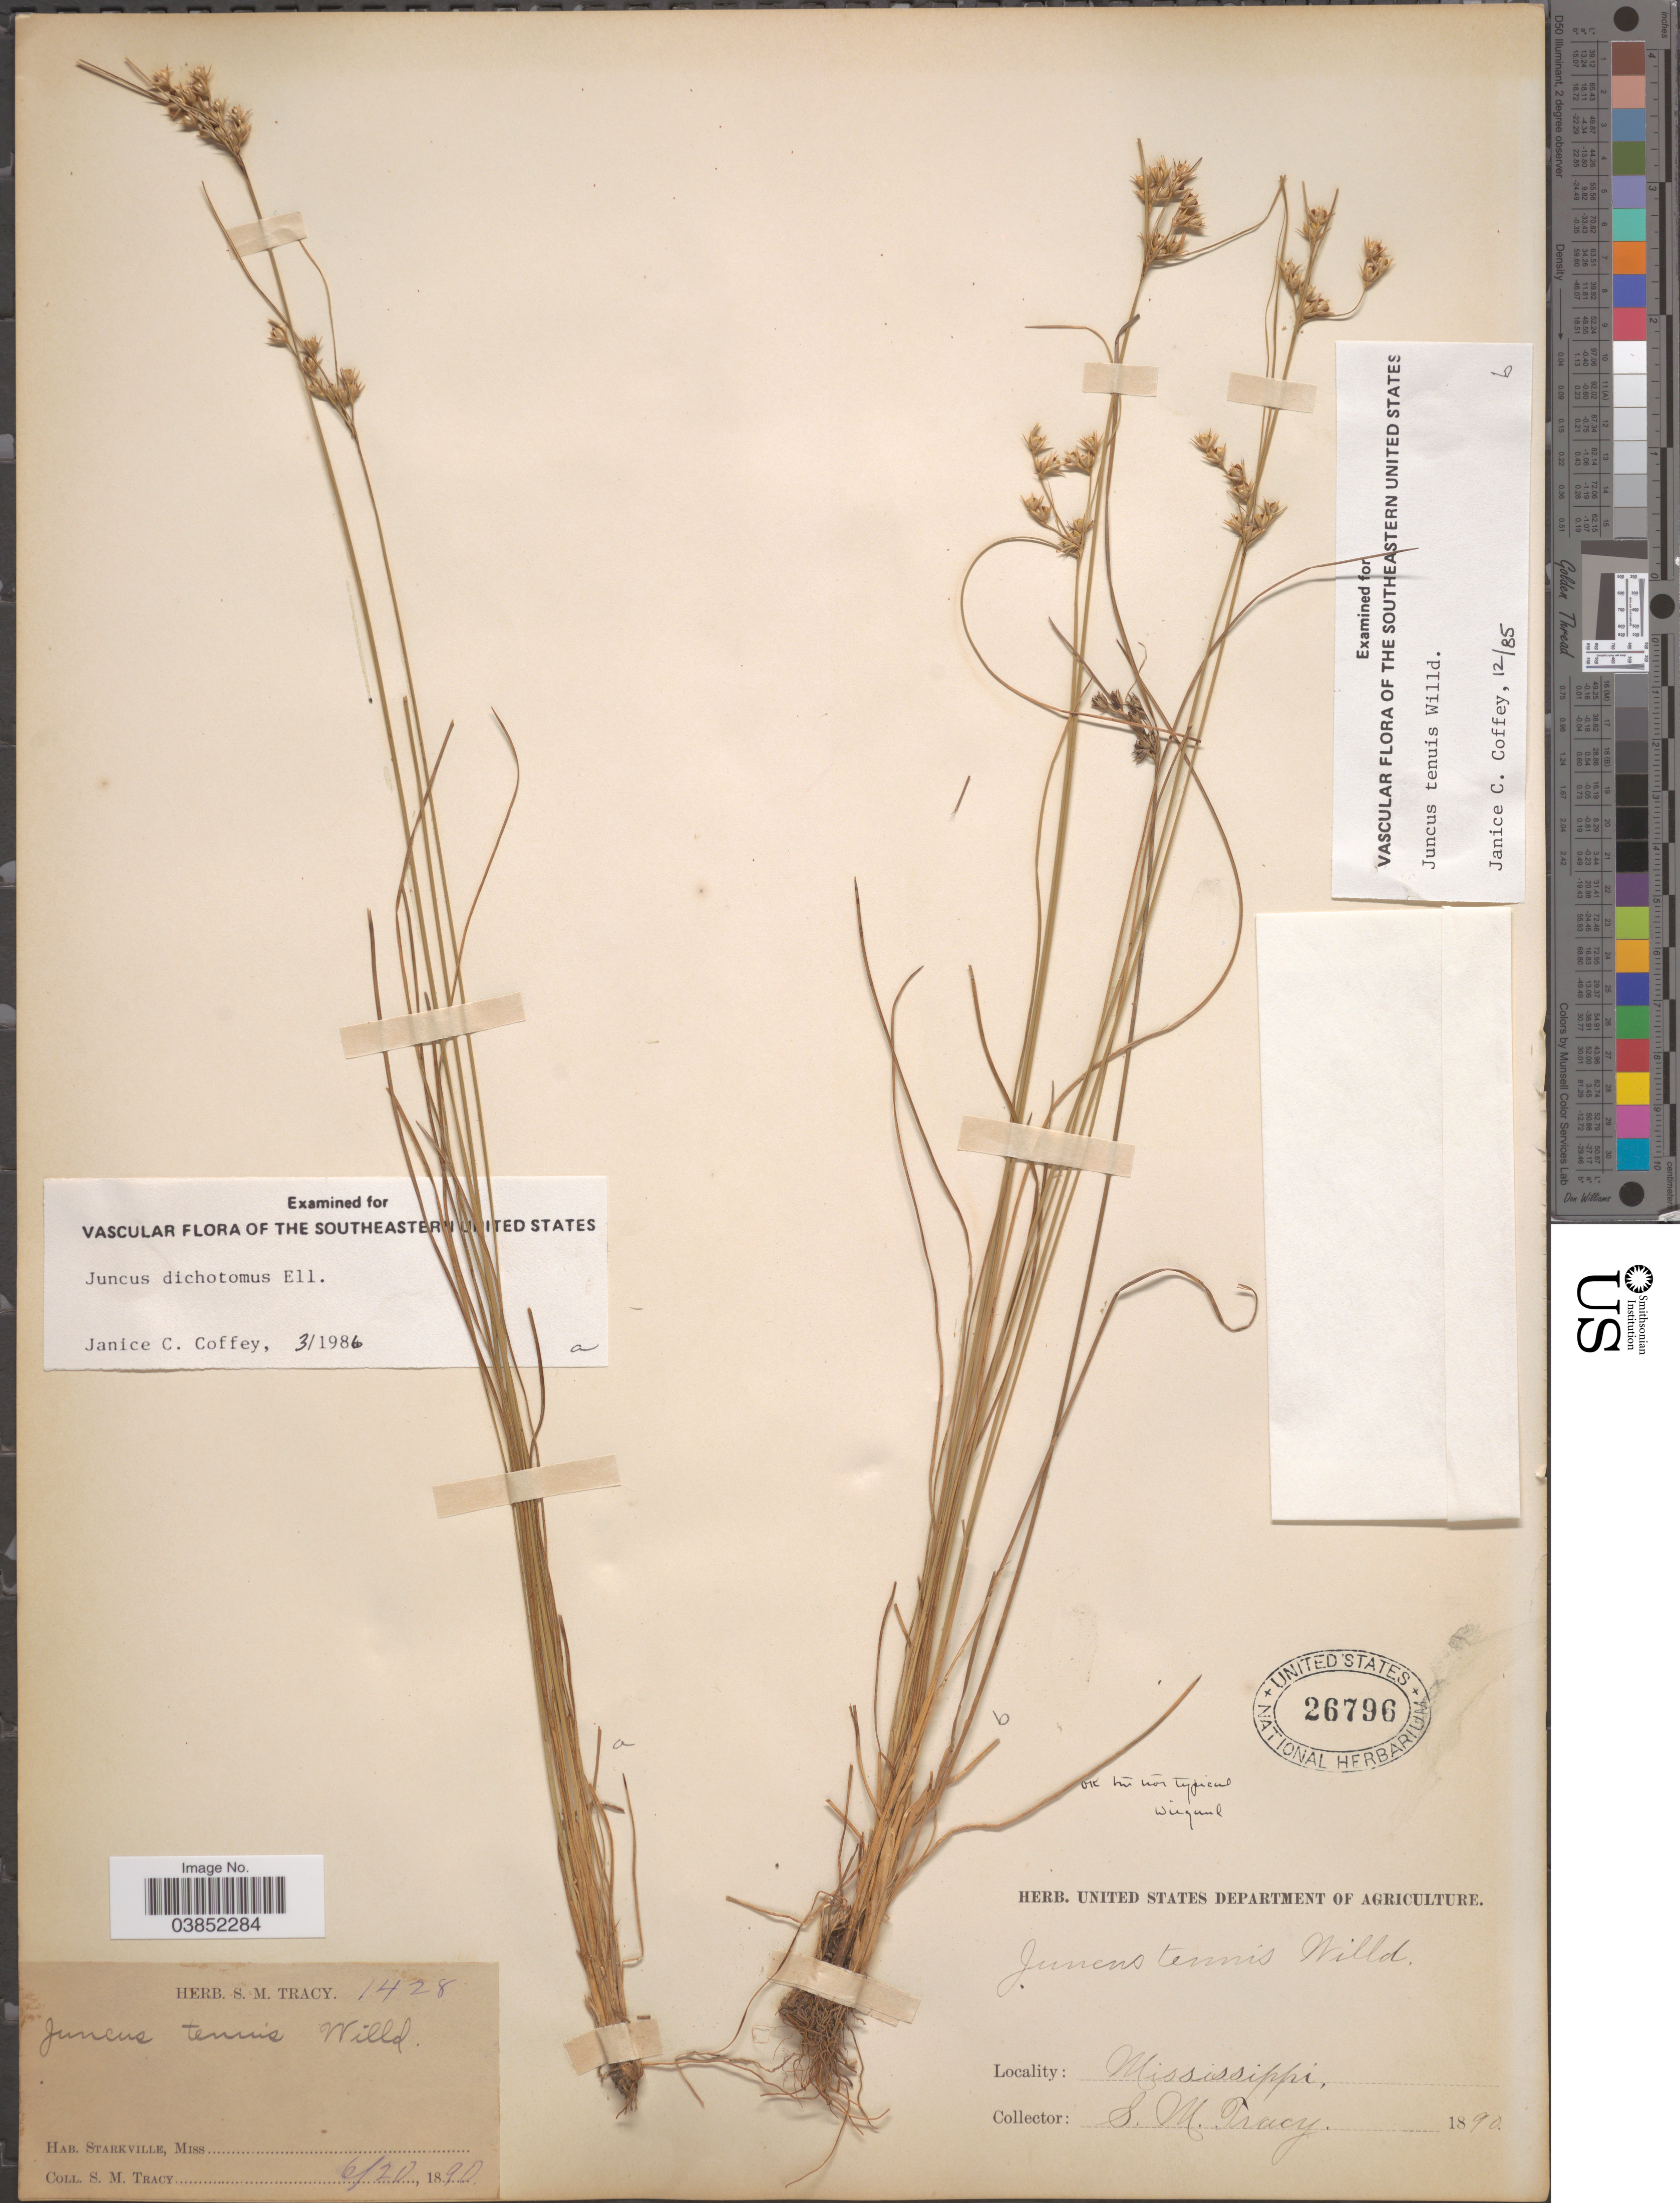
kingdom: Plantae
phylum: Tracheophyta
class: Liliopsida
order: Poales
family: Juncaceae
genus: Juncus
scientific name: Juncus dichotomus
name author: Elliott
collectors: S. M. Tracy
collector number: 1428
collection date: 1890-06-20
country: United States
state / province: Mississippi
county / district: Oktibbeha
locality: Starkville.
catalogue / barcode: US 26796